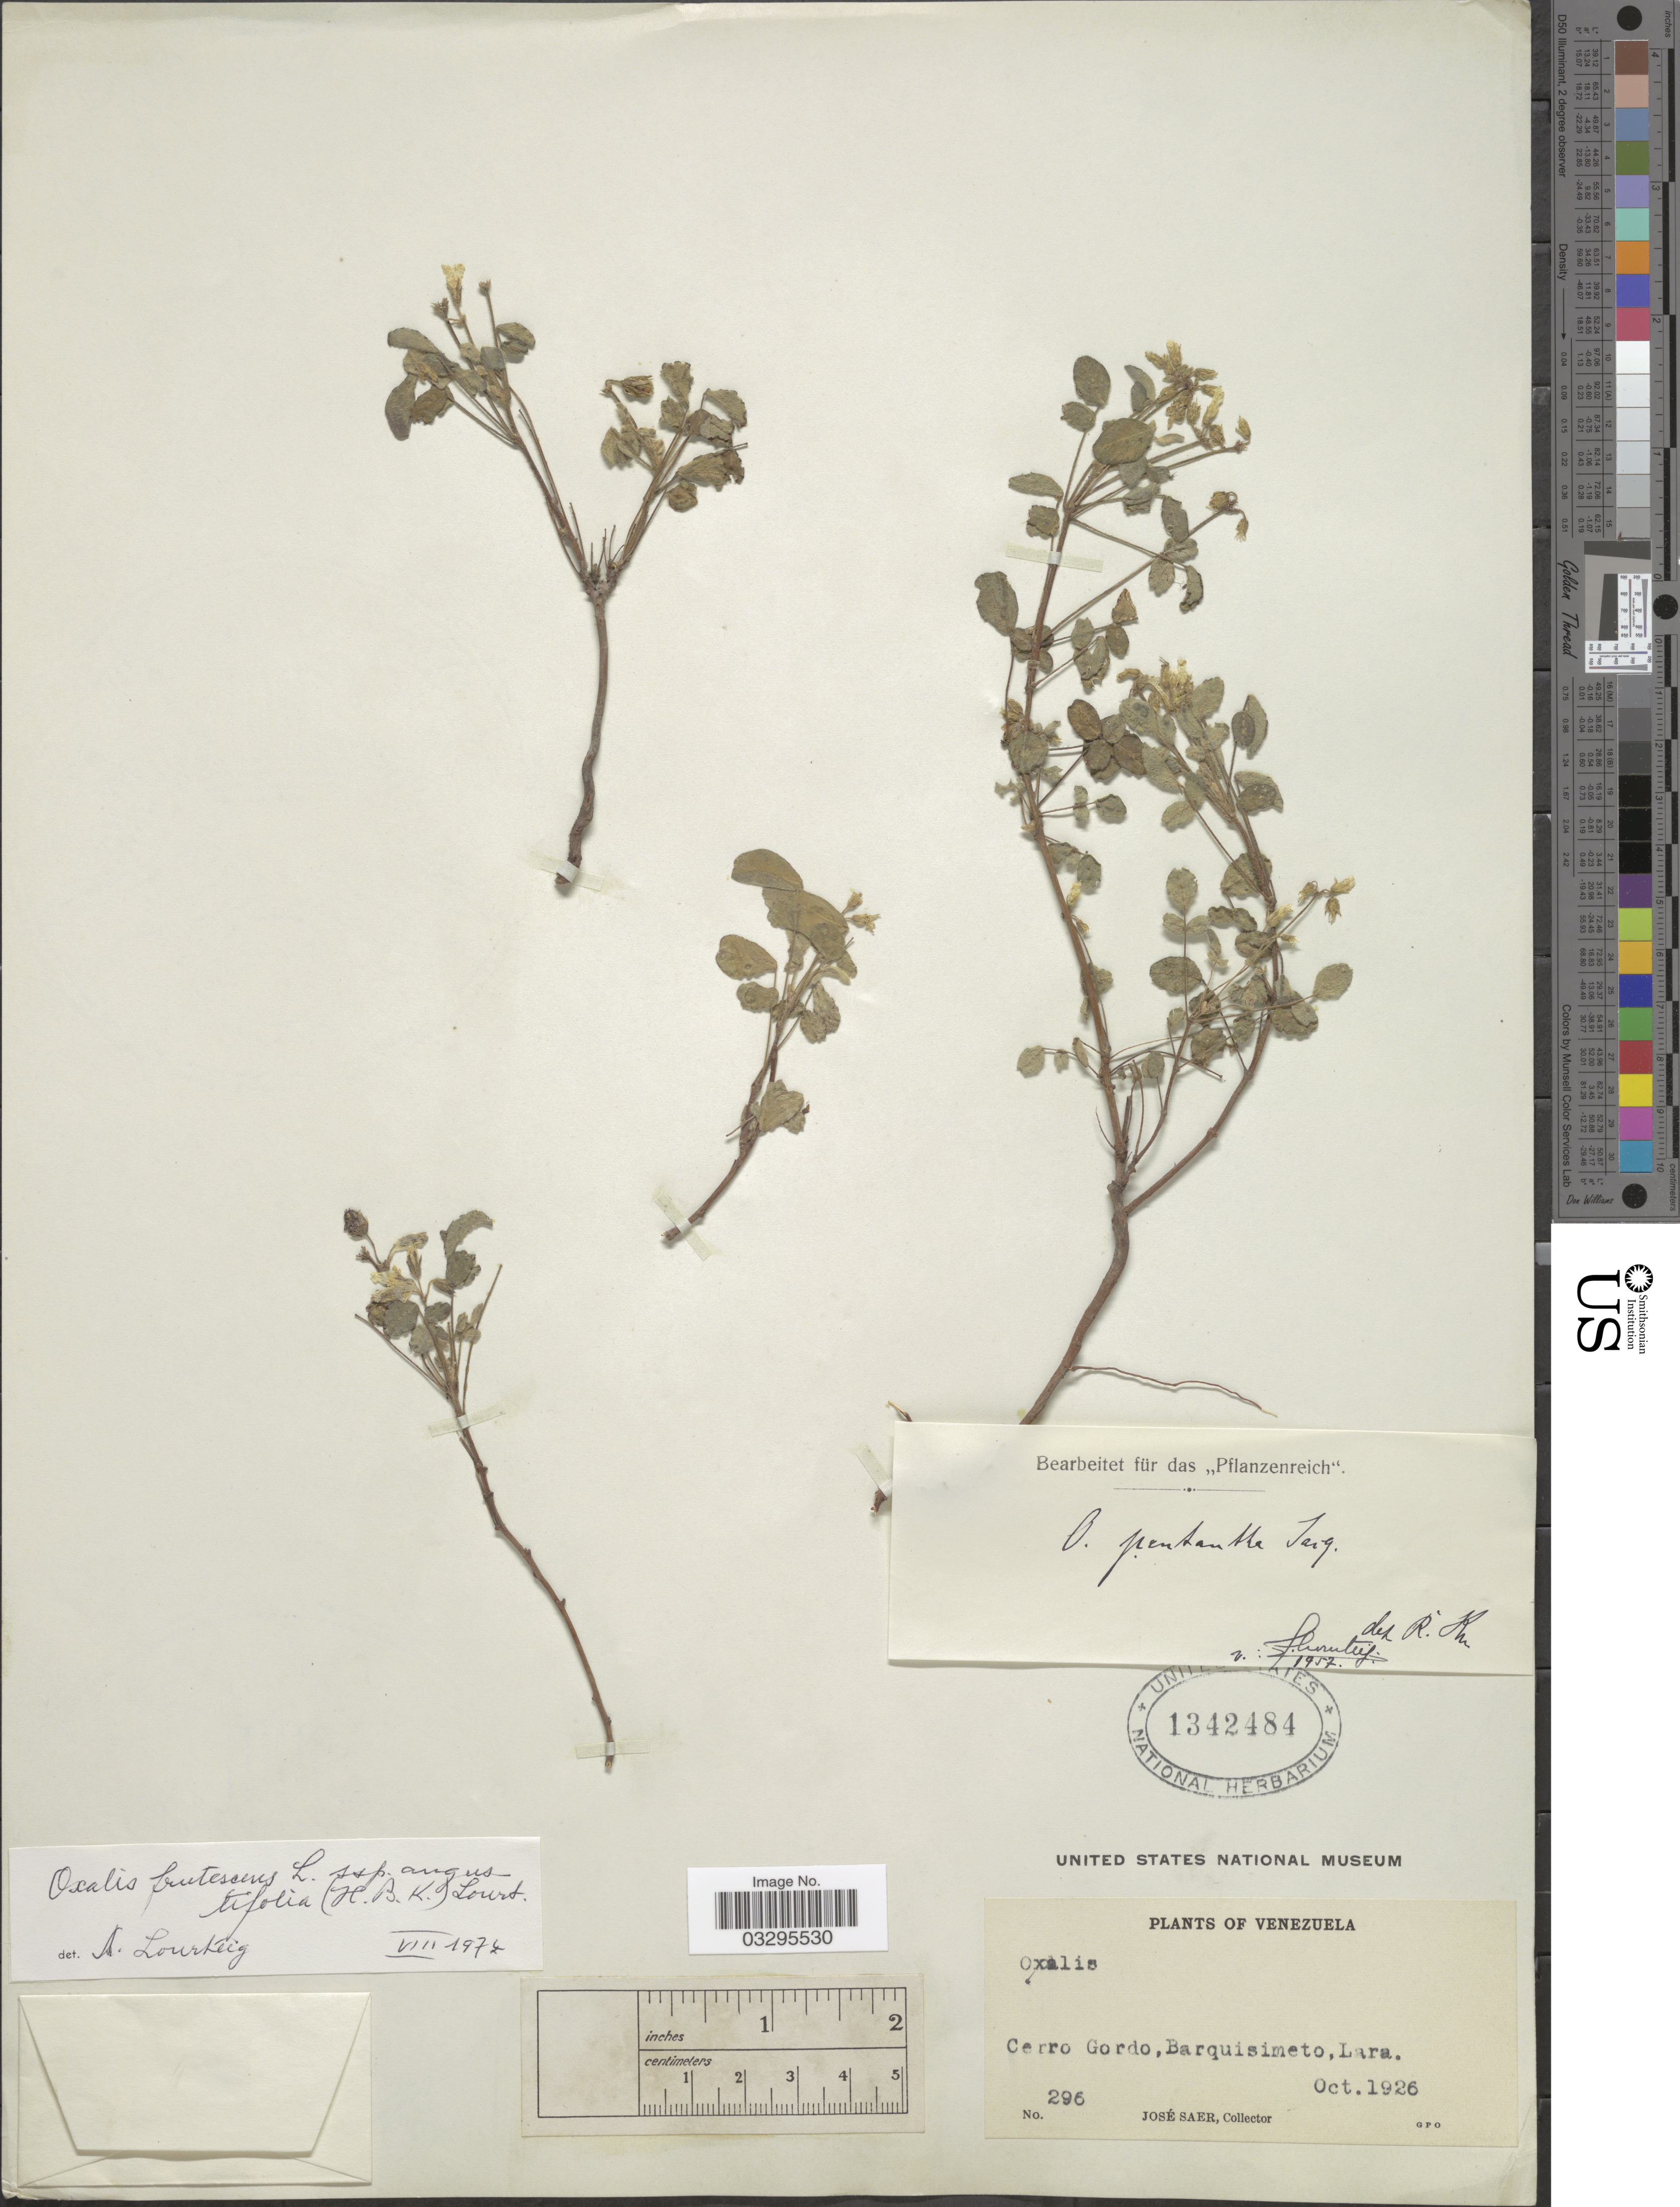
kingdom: Plantae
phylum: Tracheophyta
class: Magnoliopsida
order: Oxalidales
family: Oxalidaceae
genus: Oxalis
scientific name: Oxalis frutescens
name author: L.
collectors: J. Saer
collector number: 296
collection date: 1926-10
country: Venezuela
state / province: Lara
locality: Cerro Gordo, Barquisimeto.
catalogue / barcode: US 1342484